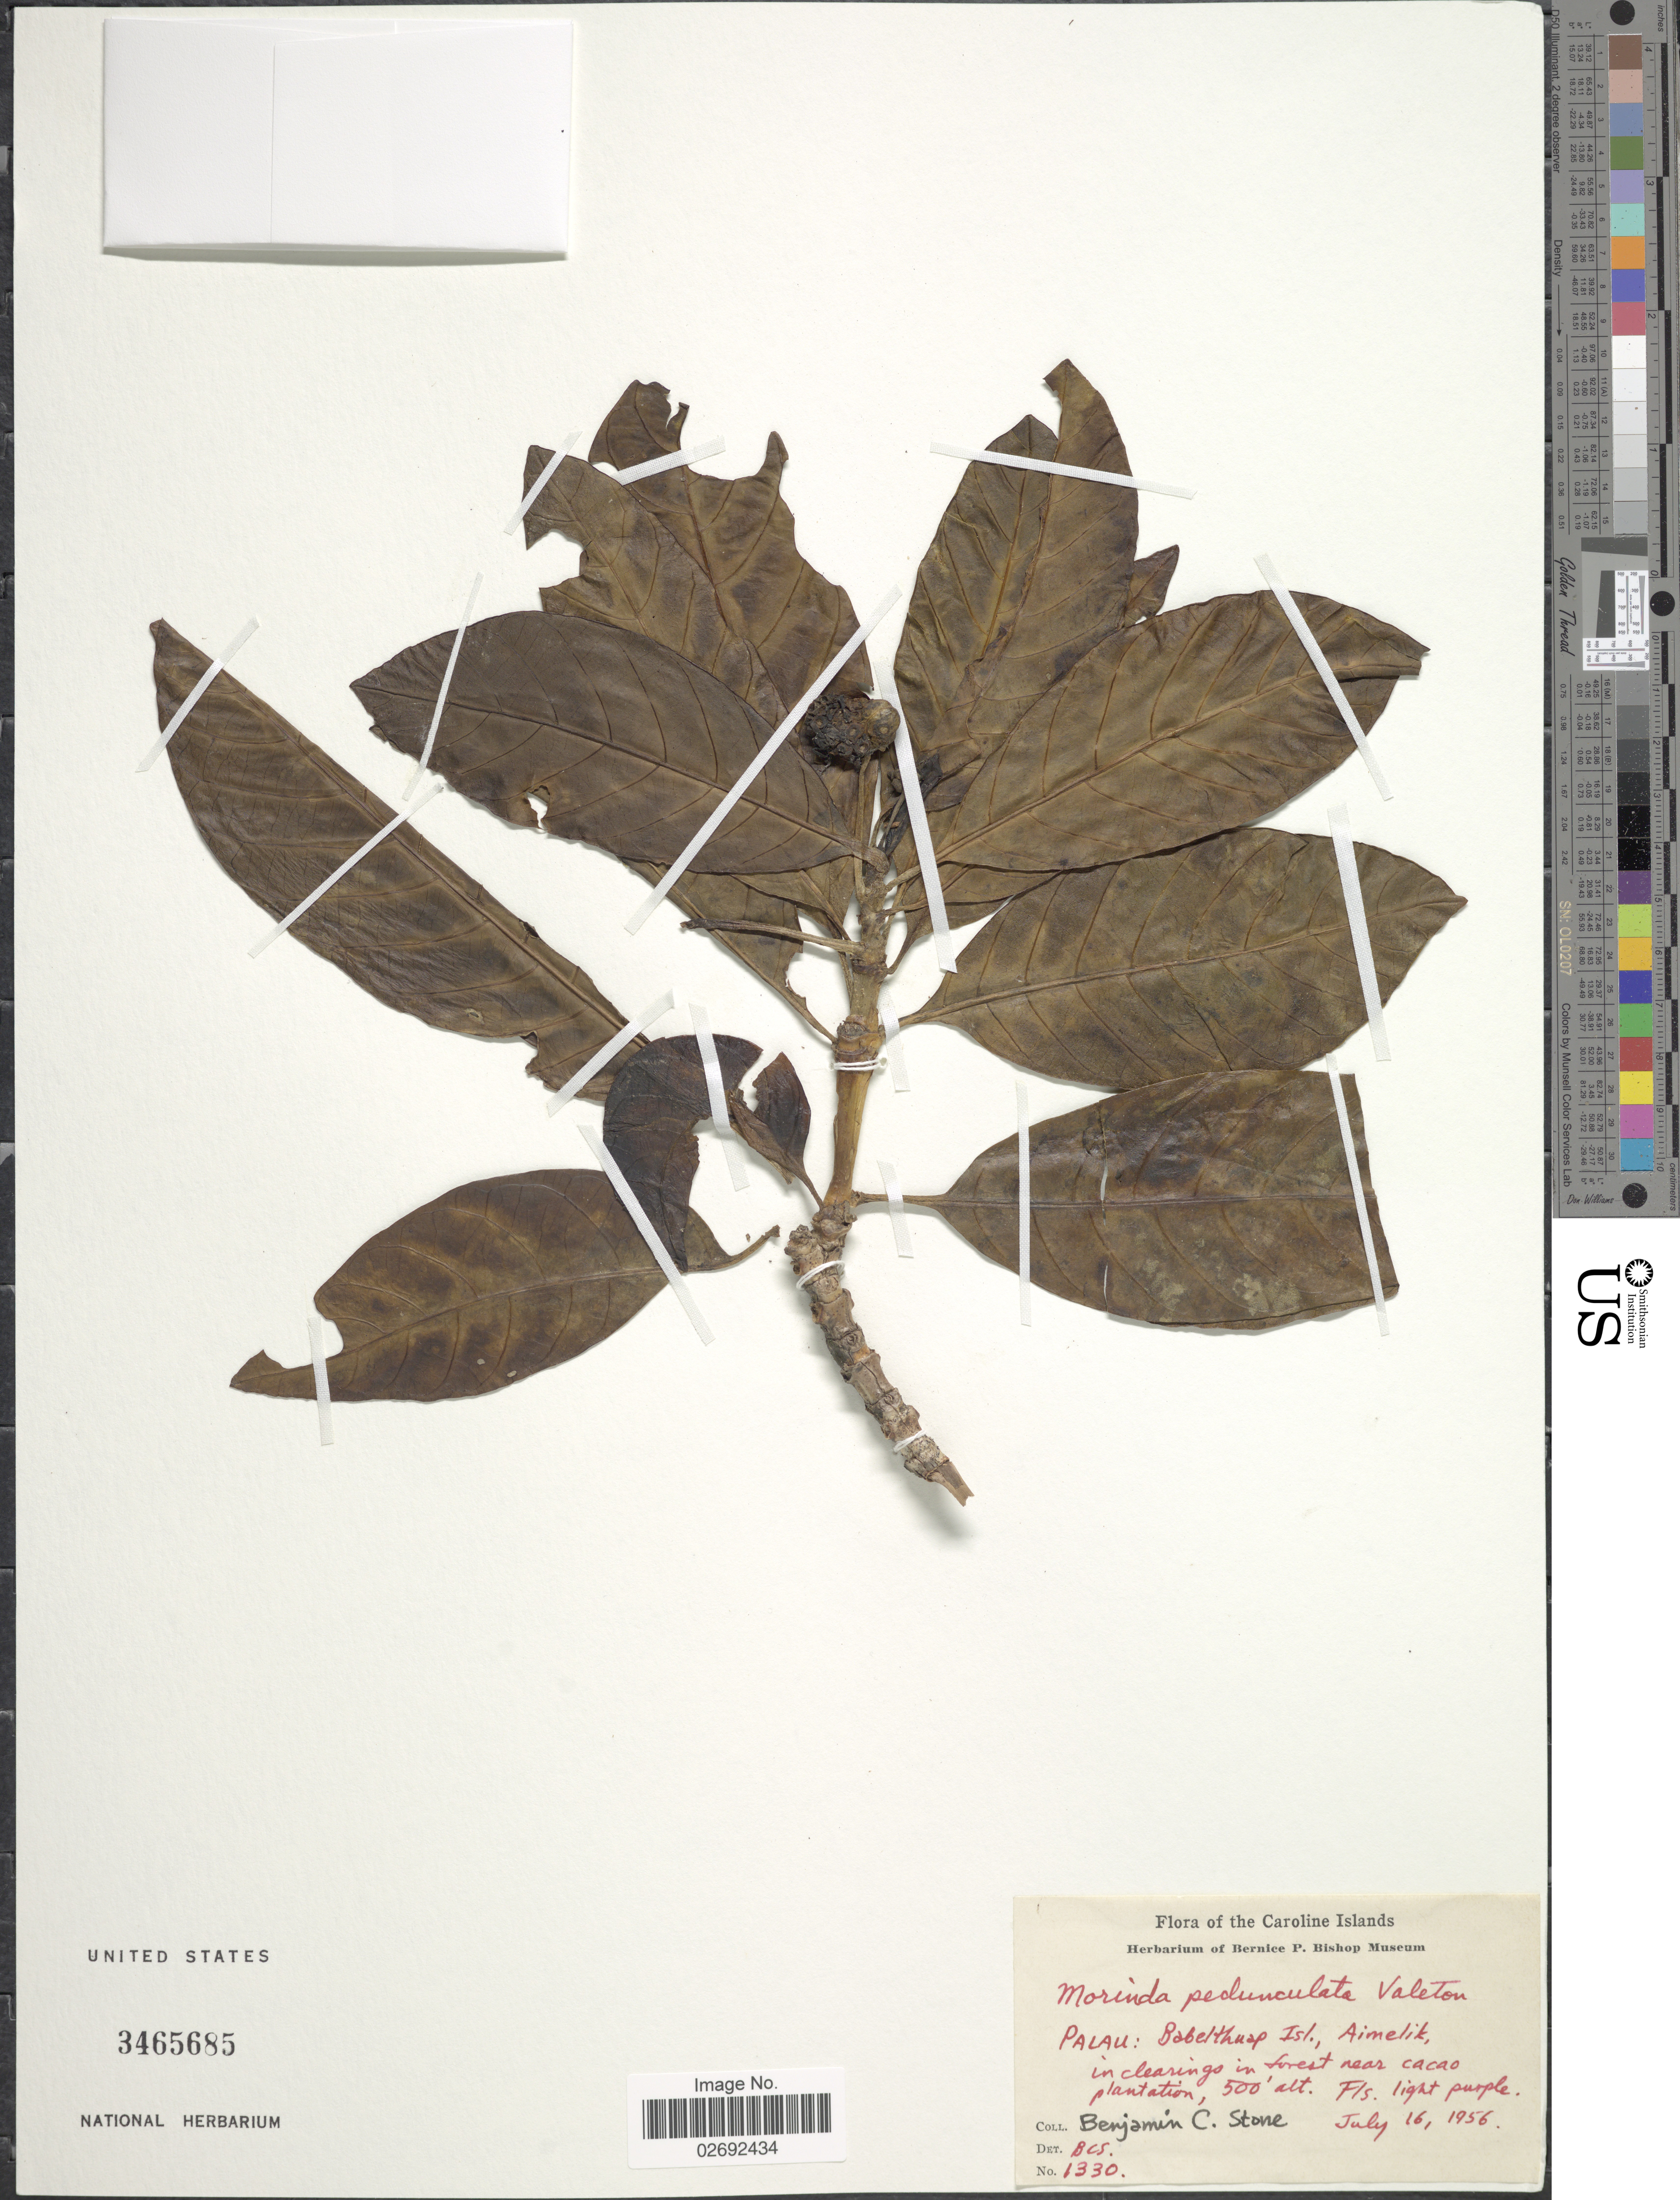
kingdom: Plantae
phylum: Tracheophyta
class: Magnoliopsida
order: Gentianales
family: Rubiaceae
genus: Morinda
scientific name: Morinda pedunculata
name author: Valeton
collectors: B. C. Stone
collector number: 1330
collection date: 1956-07-16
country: Palau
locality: Caroline Islands. Palau: Babelthuap Isl., Aimelik, in clearings in forest near cacao plantation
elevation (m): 152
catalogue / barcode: US 3465685